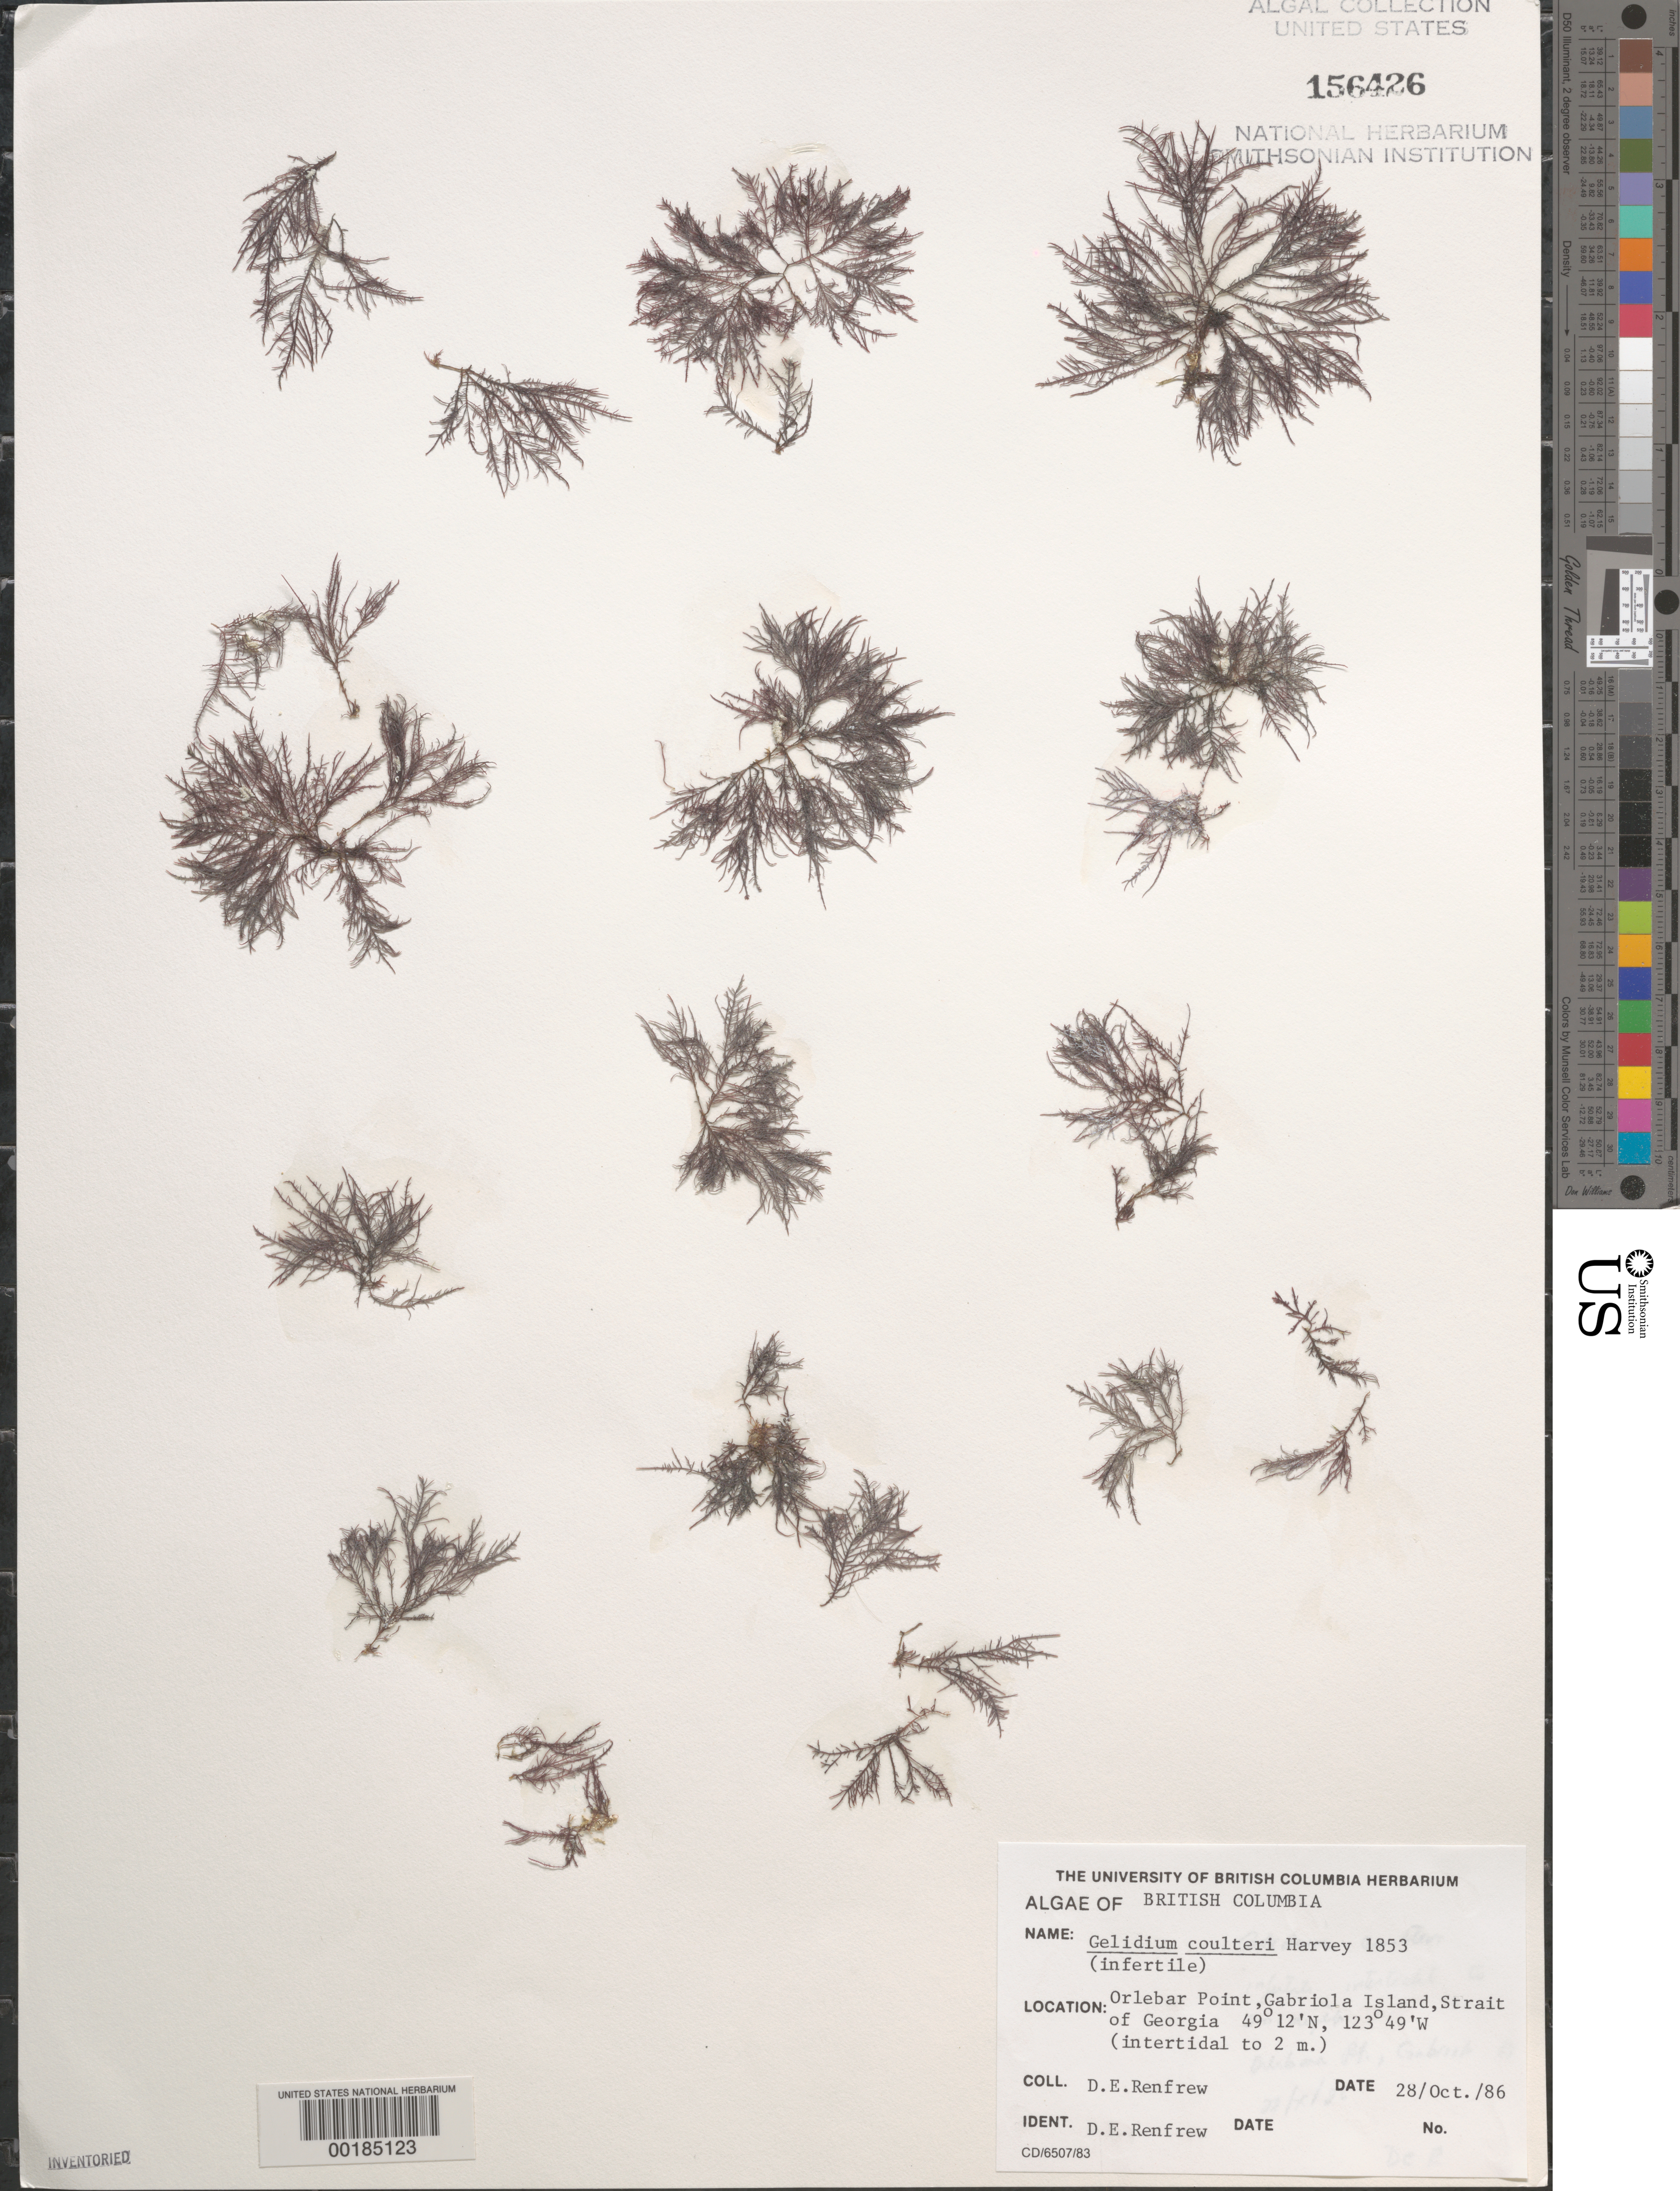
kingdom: Plantae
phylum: Rhodophyta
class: Florideophyceae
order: Gelidiales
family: Gelidiaceae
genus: Gelidium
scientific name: Gelidium coulteri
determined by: Renfrew, D. E.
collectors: D. Renfrew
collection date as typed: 28 Oct 1986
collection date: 1986-10-28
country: Canada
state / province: British Columbia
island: Gabriola Island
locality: Orlebar Point, Strait of Georgia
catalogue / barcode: US 156426